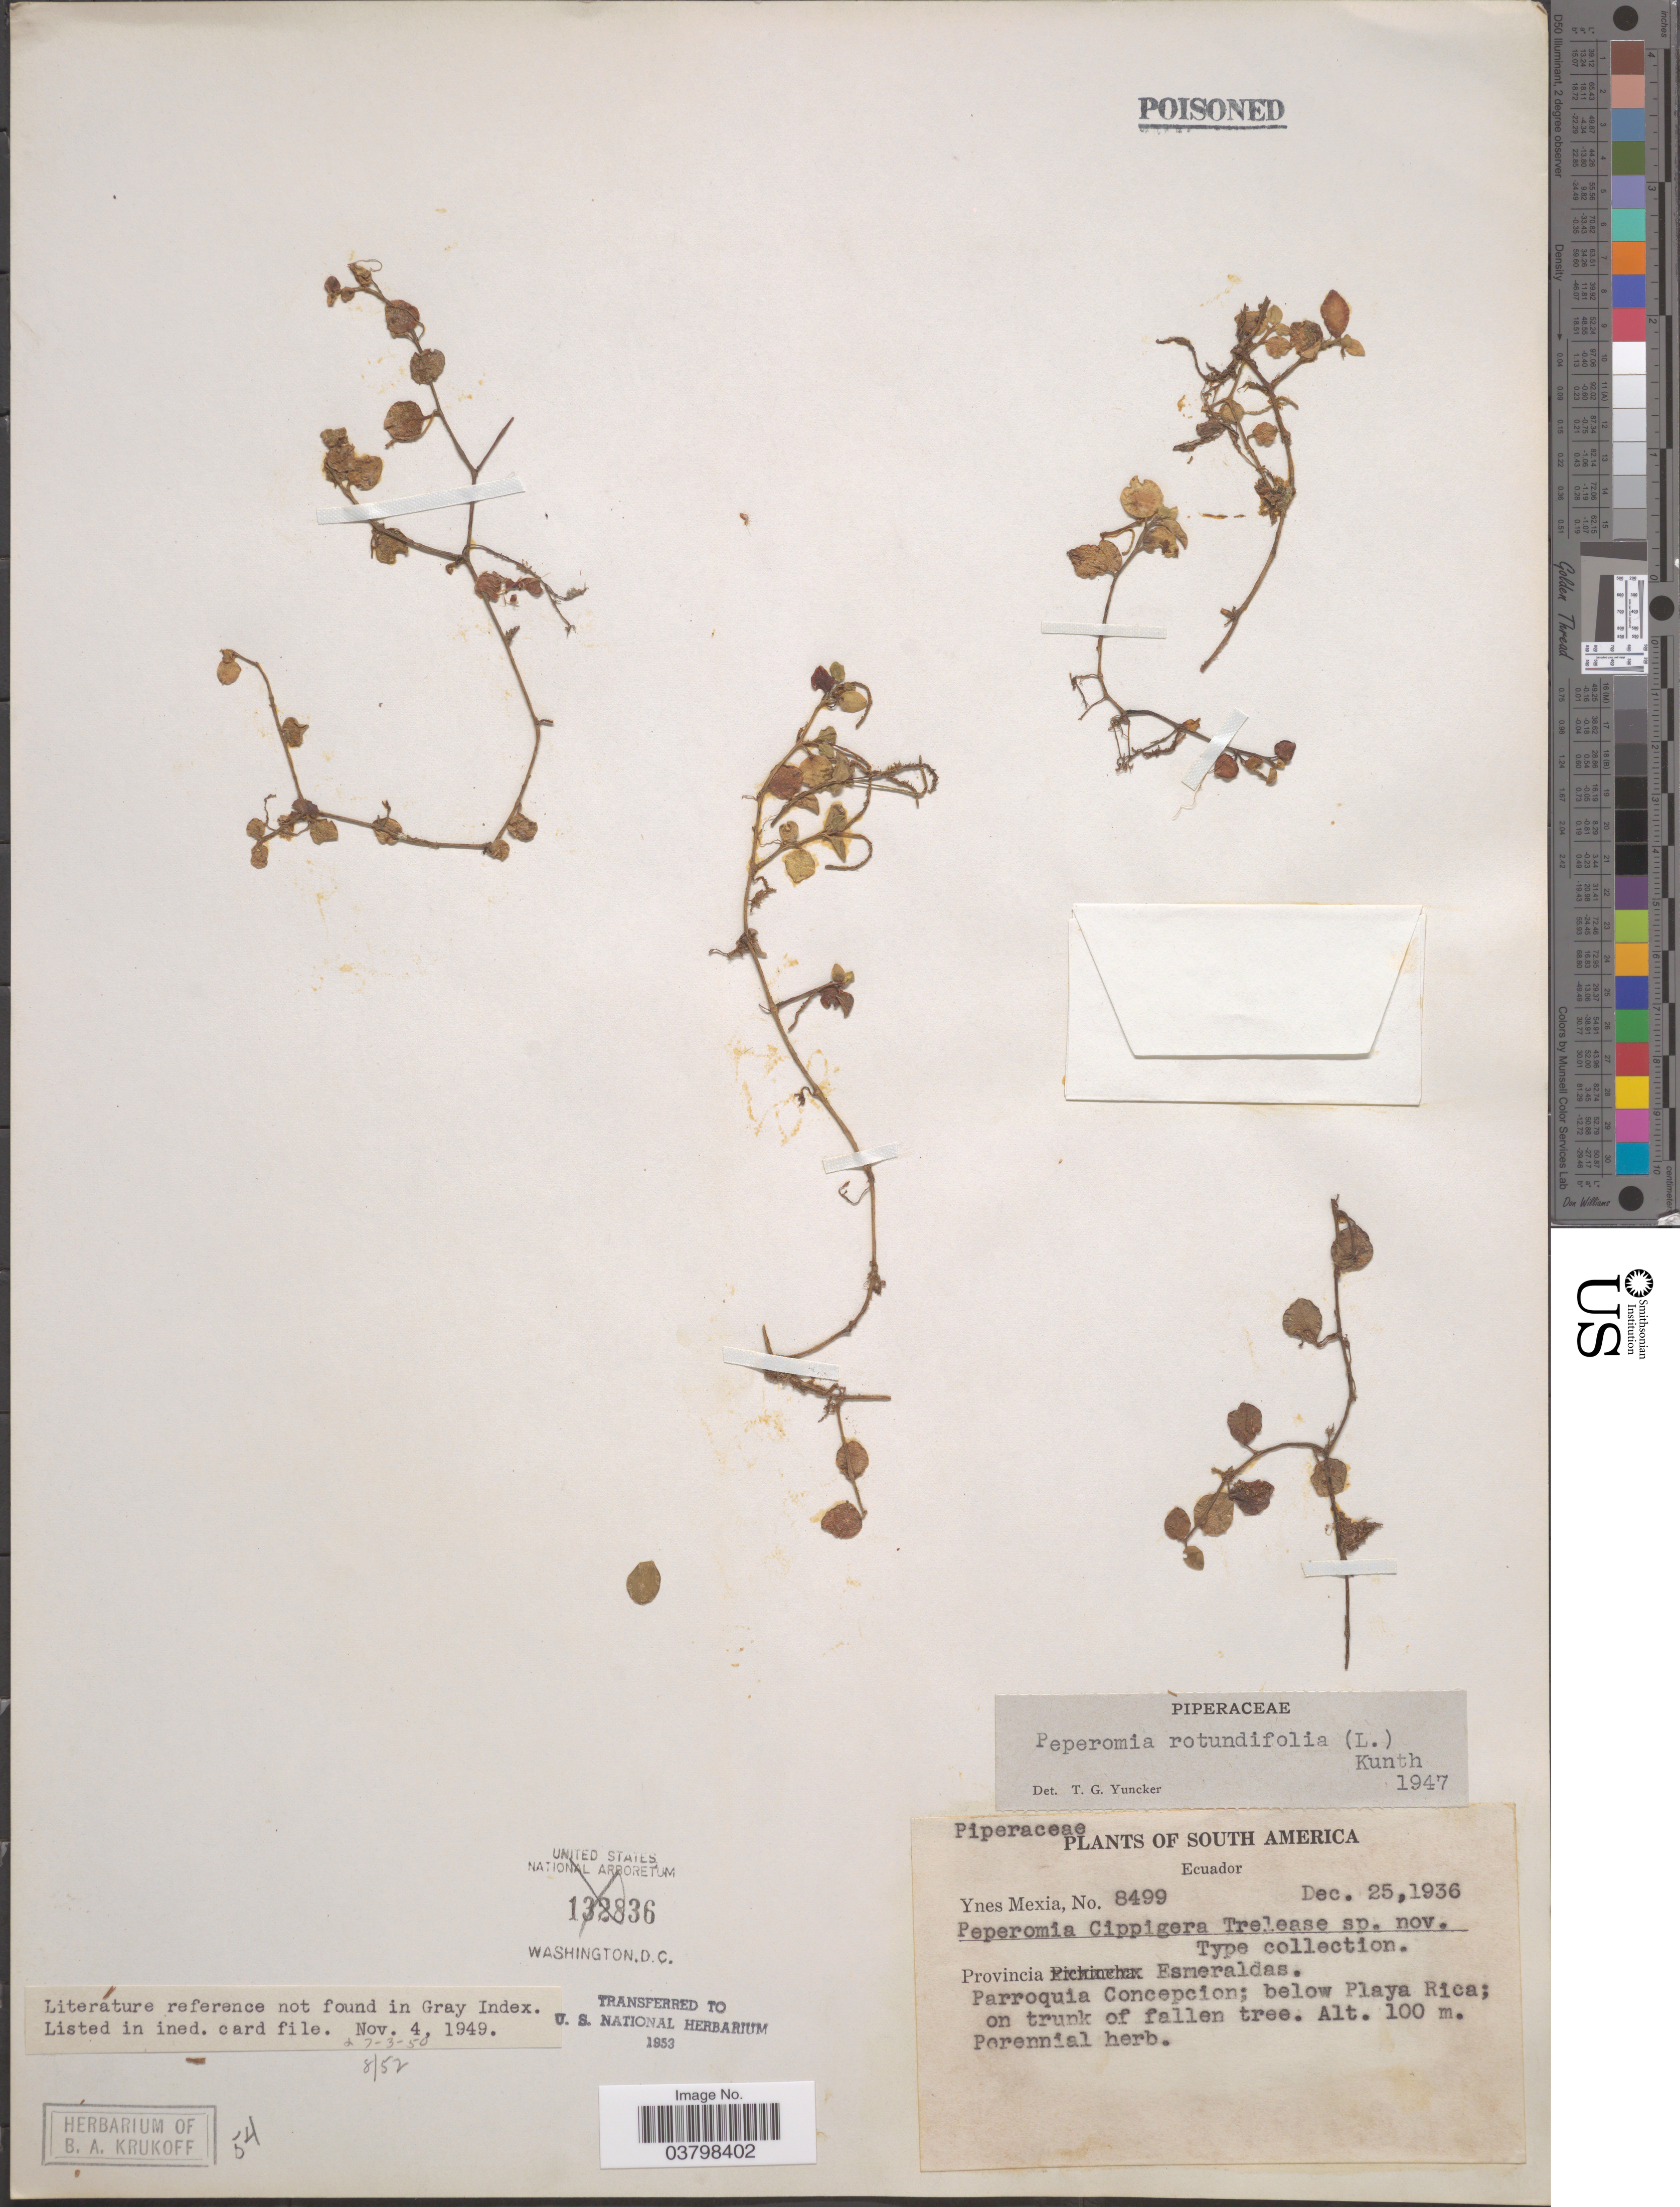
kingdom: Plantae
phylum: Tracheophyta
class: Magnoliopsida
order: Piperales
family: Piperaceae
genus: Peperomia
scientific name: Peperomia rotundifolia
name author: (L.) Kunth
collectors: Y. Mexia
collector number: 8499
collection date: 1936-12-25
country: Ecuador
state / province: Esmeraldas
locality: Parroquia Concepcion; below Playa Rica; on trunk of fallen tree.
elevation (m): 100